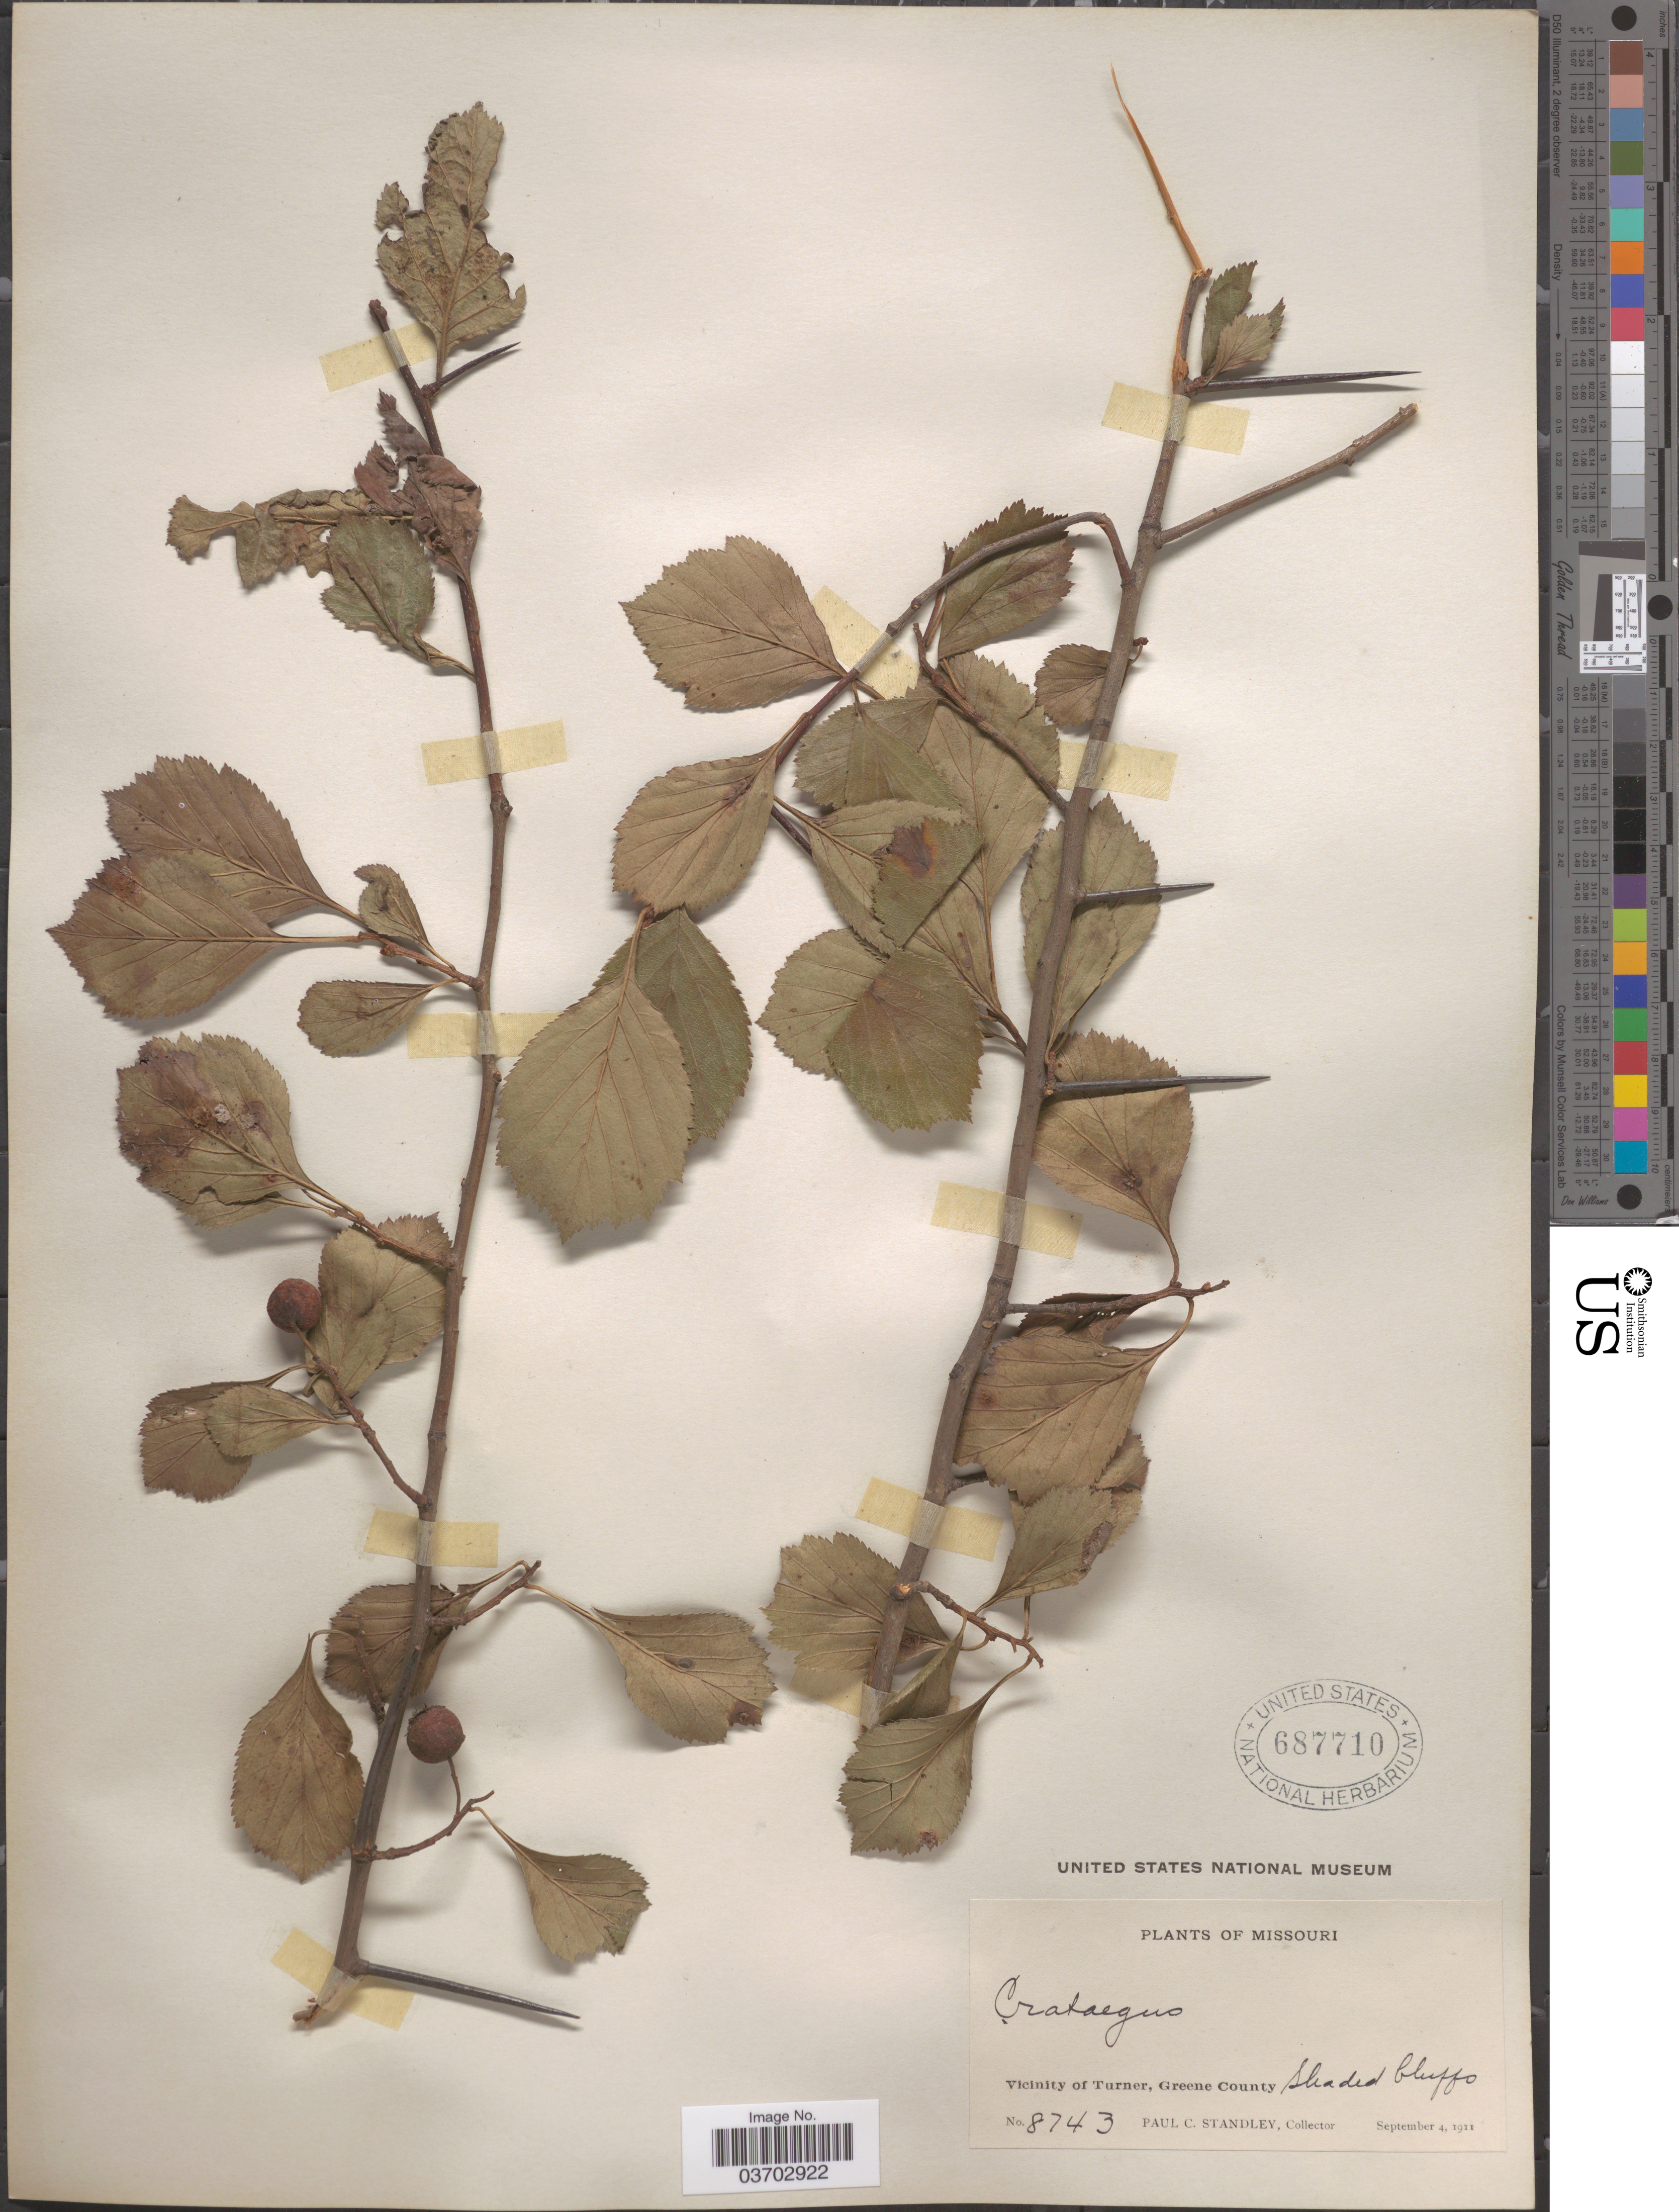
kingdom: Plantae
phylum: Tracheophyta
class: Magnoliopsida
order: Rosales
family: Rosaceae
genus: Crataegus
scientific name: Crataegus sp.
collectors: P. C. Standley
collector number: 8743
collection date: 1911-09-04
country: United States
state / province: Missouri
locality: Vicinity of Turner, Green County. Shaded bluffs.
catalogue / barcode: US 687710